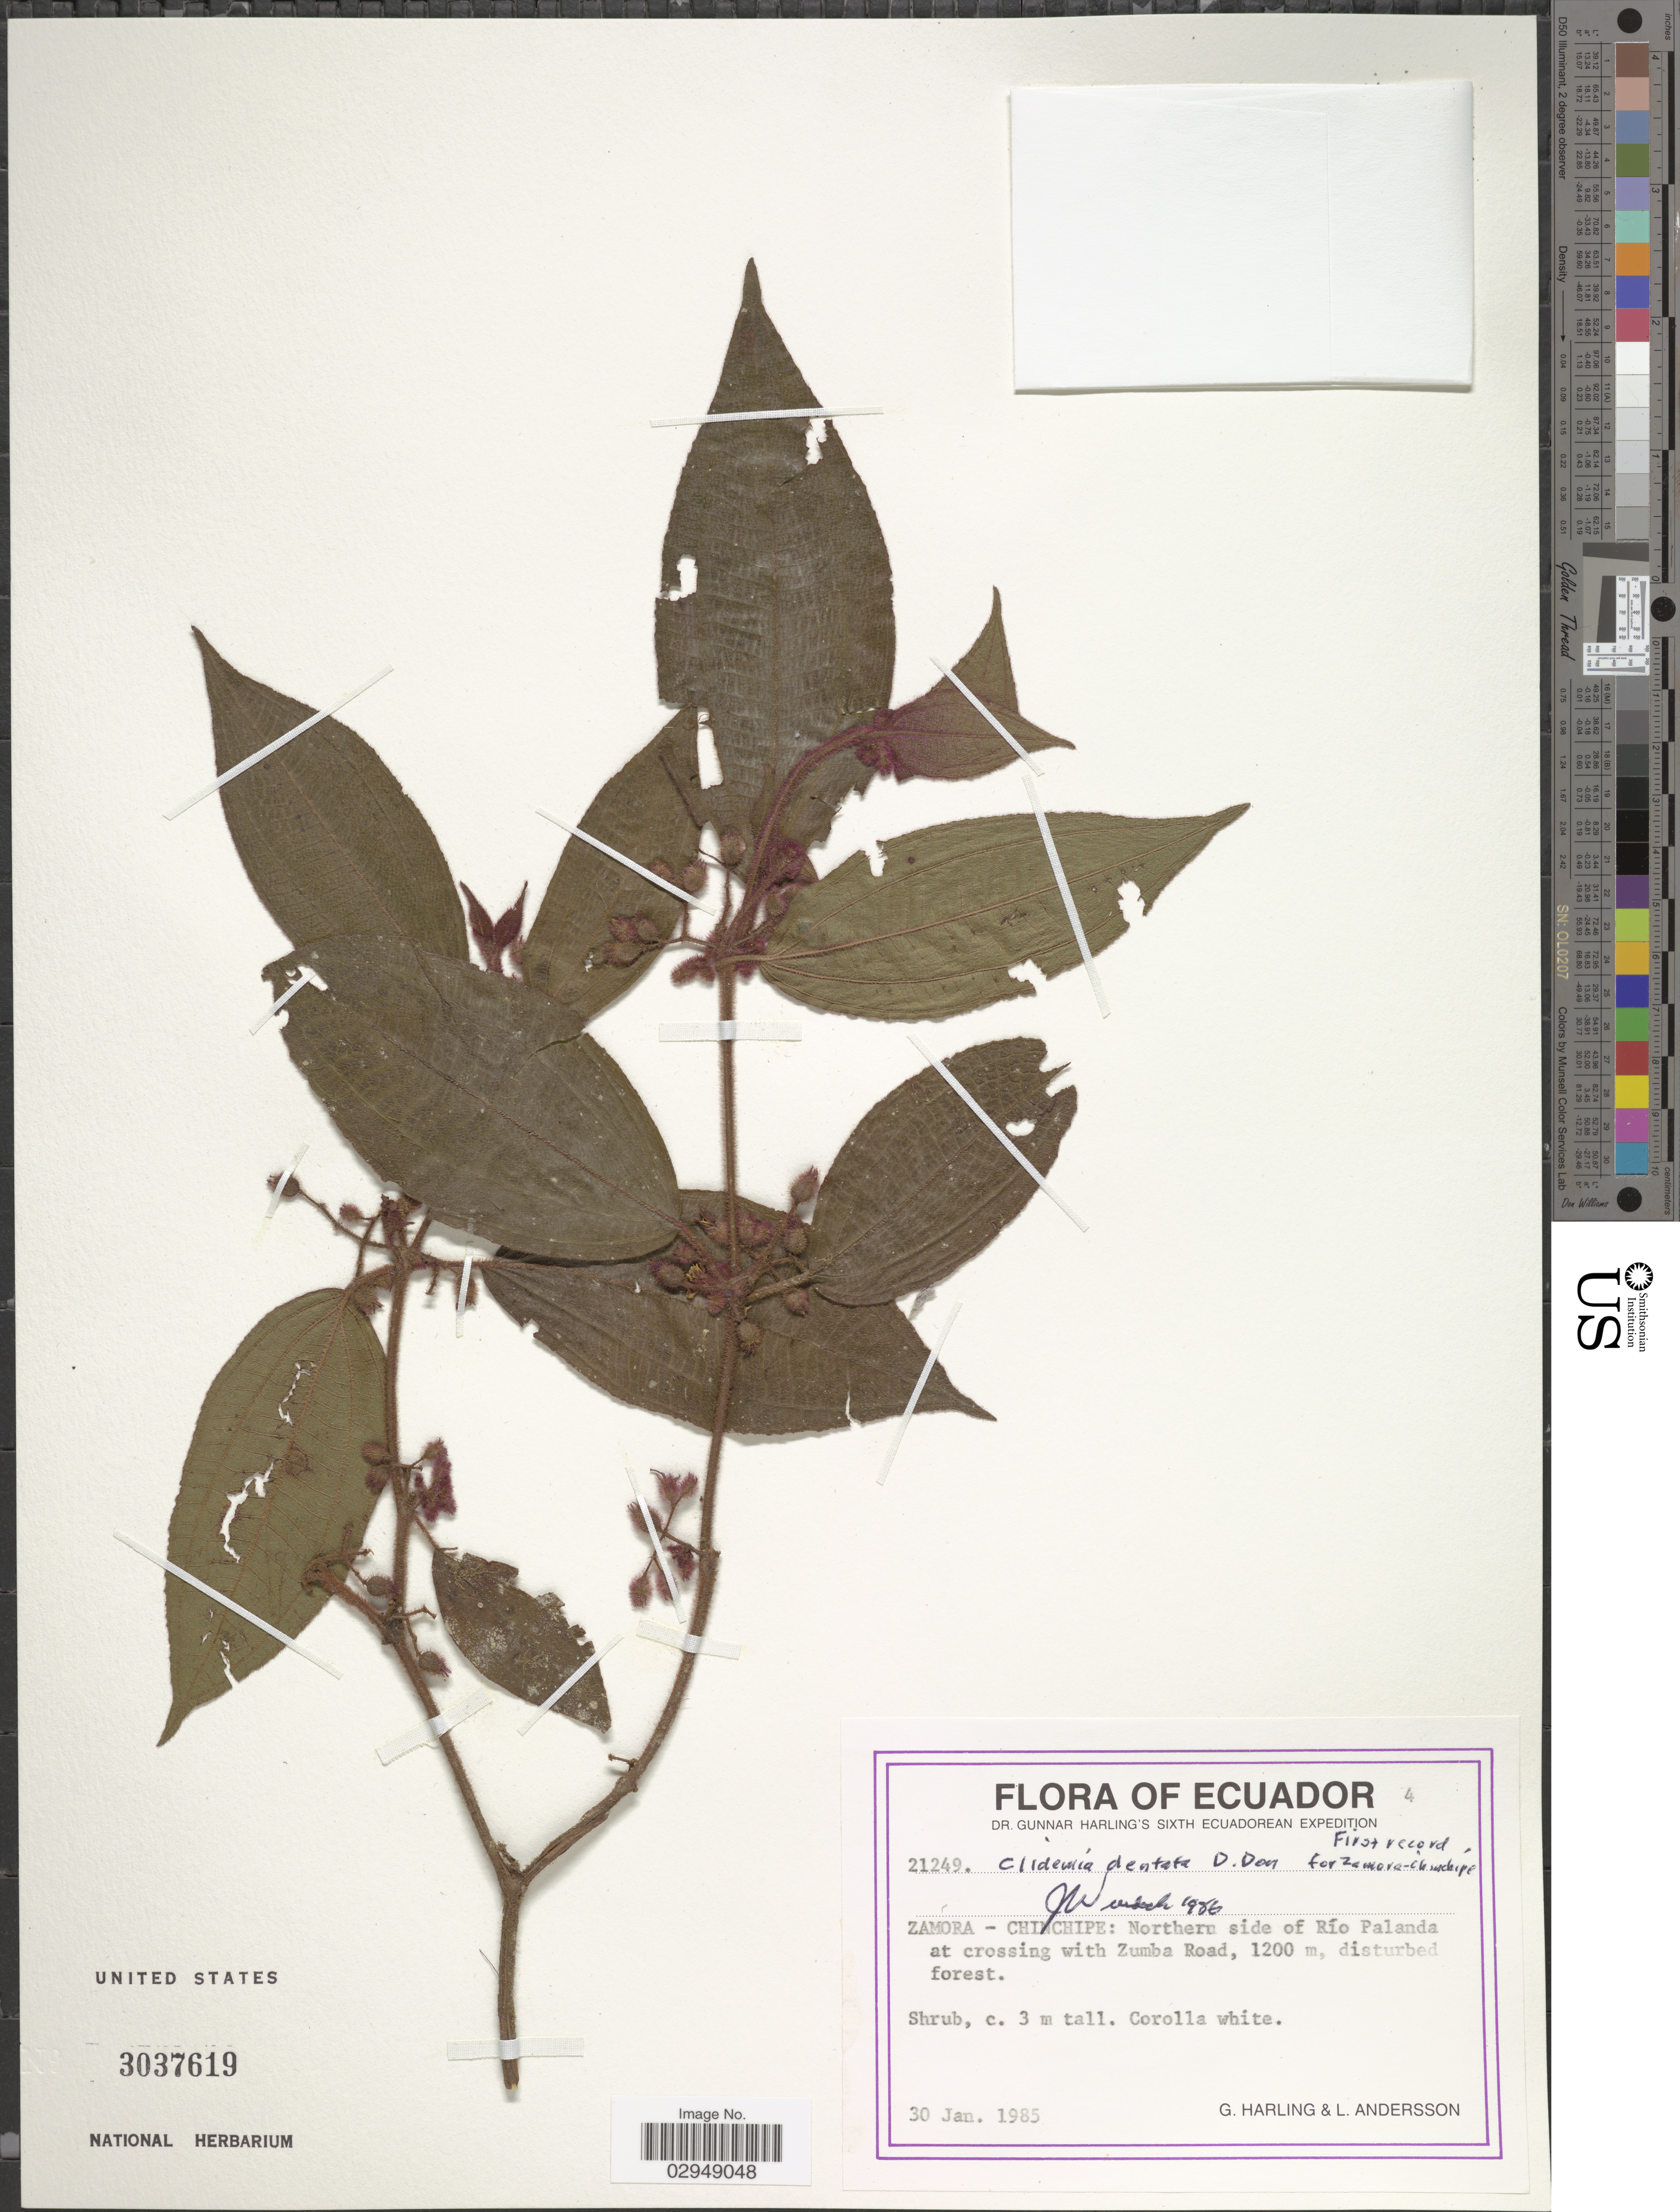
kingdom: Plantae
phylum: Tracheophyta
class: Magnoliopsida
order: Myrtales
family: Melastomataceae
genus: Clidemia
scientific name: Clidemia dentata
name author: D. Don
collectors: G. Harling & L. Andersson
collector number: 21249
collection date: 1985-01-30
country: Ecuador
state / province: Zamora-Chinchipe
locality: Northern side of Río Palanda at crossing with Zumba Road.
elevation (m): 1200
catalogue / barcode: US 3037619